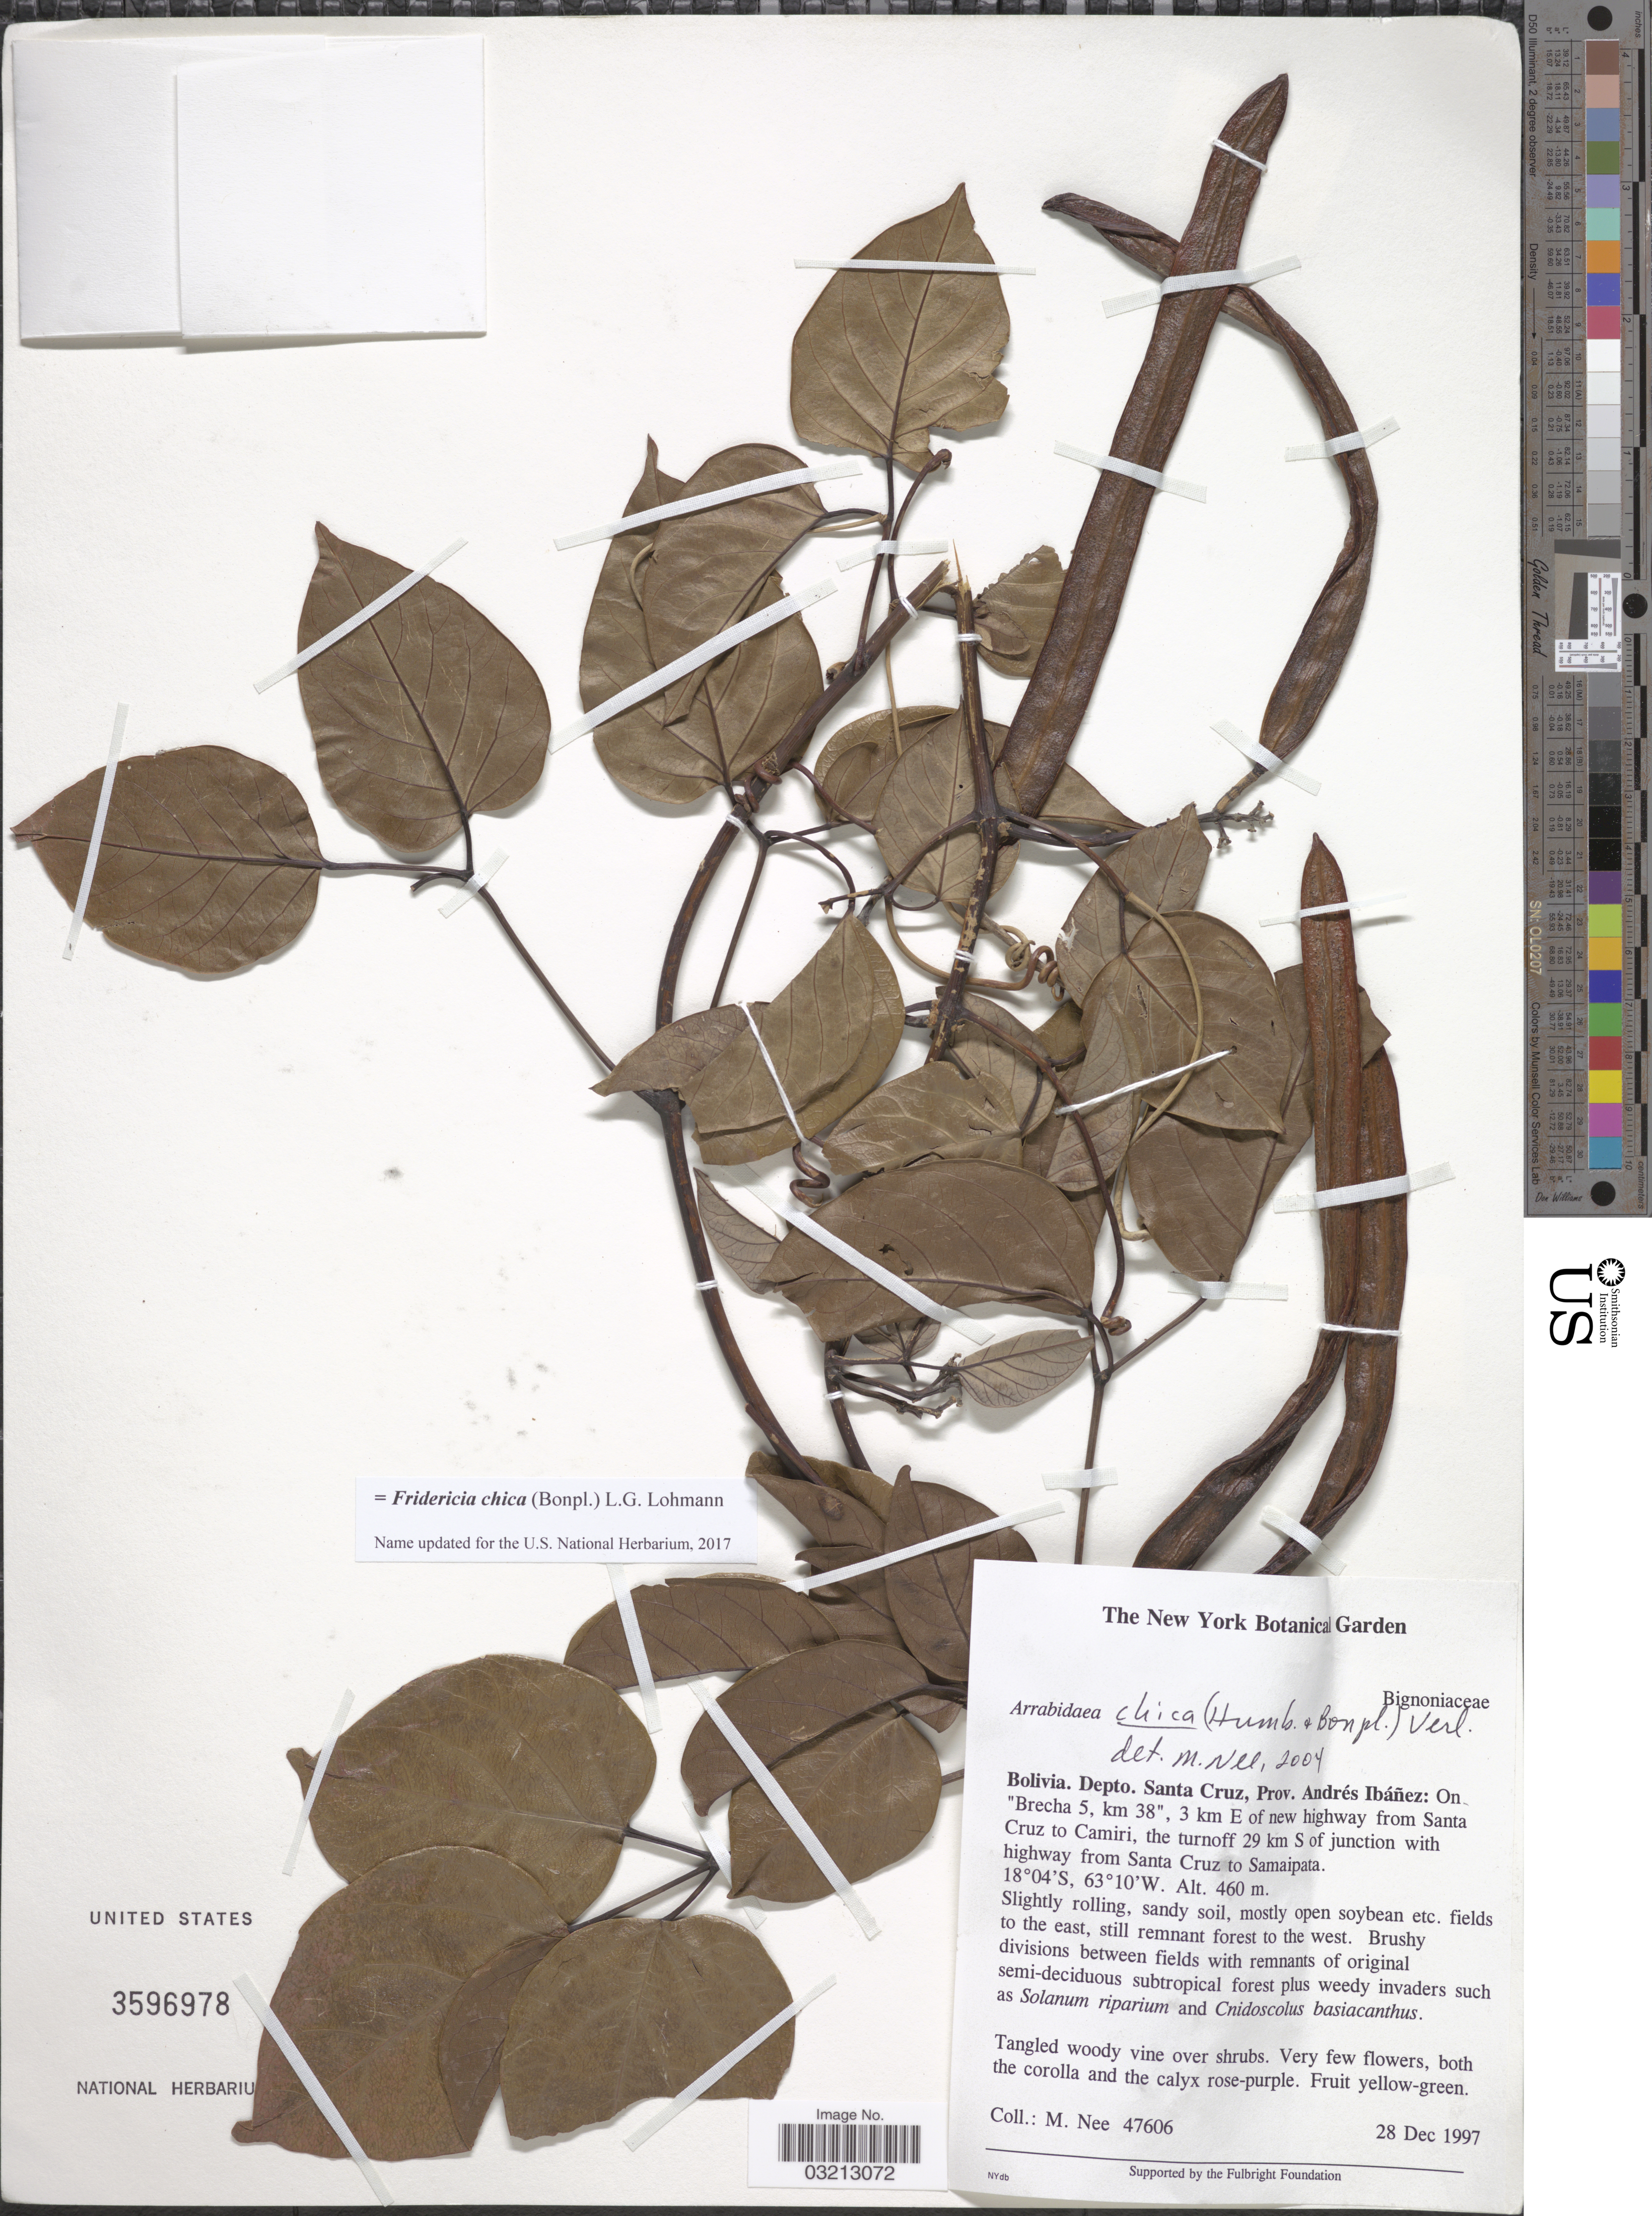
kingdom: Plantae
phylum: Tracheophyta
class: Magnoliopsida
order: Lamiales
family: Bignoniaceae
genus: Fridericia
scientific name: Fridericia chica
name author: (Bonpl.) L.G. Lohmann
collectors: M. Nee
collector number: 47606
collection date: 1997-12-28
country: Bolivia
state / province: Santa Cruz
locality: Depto. Santa Cruz, Prov. Andrés Ibáñez: on "Brecha 5, km 38", 3 km E of new highway from Santa Cruz to Camiri, the turnoff 29 km S of junction with highway from Santa Cruz to Samaipata.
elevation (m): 460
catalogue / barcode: US 3596978